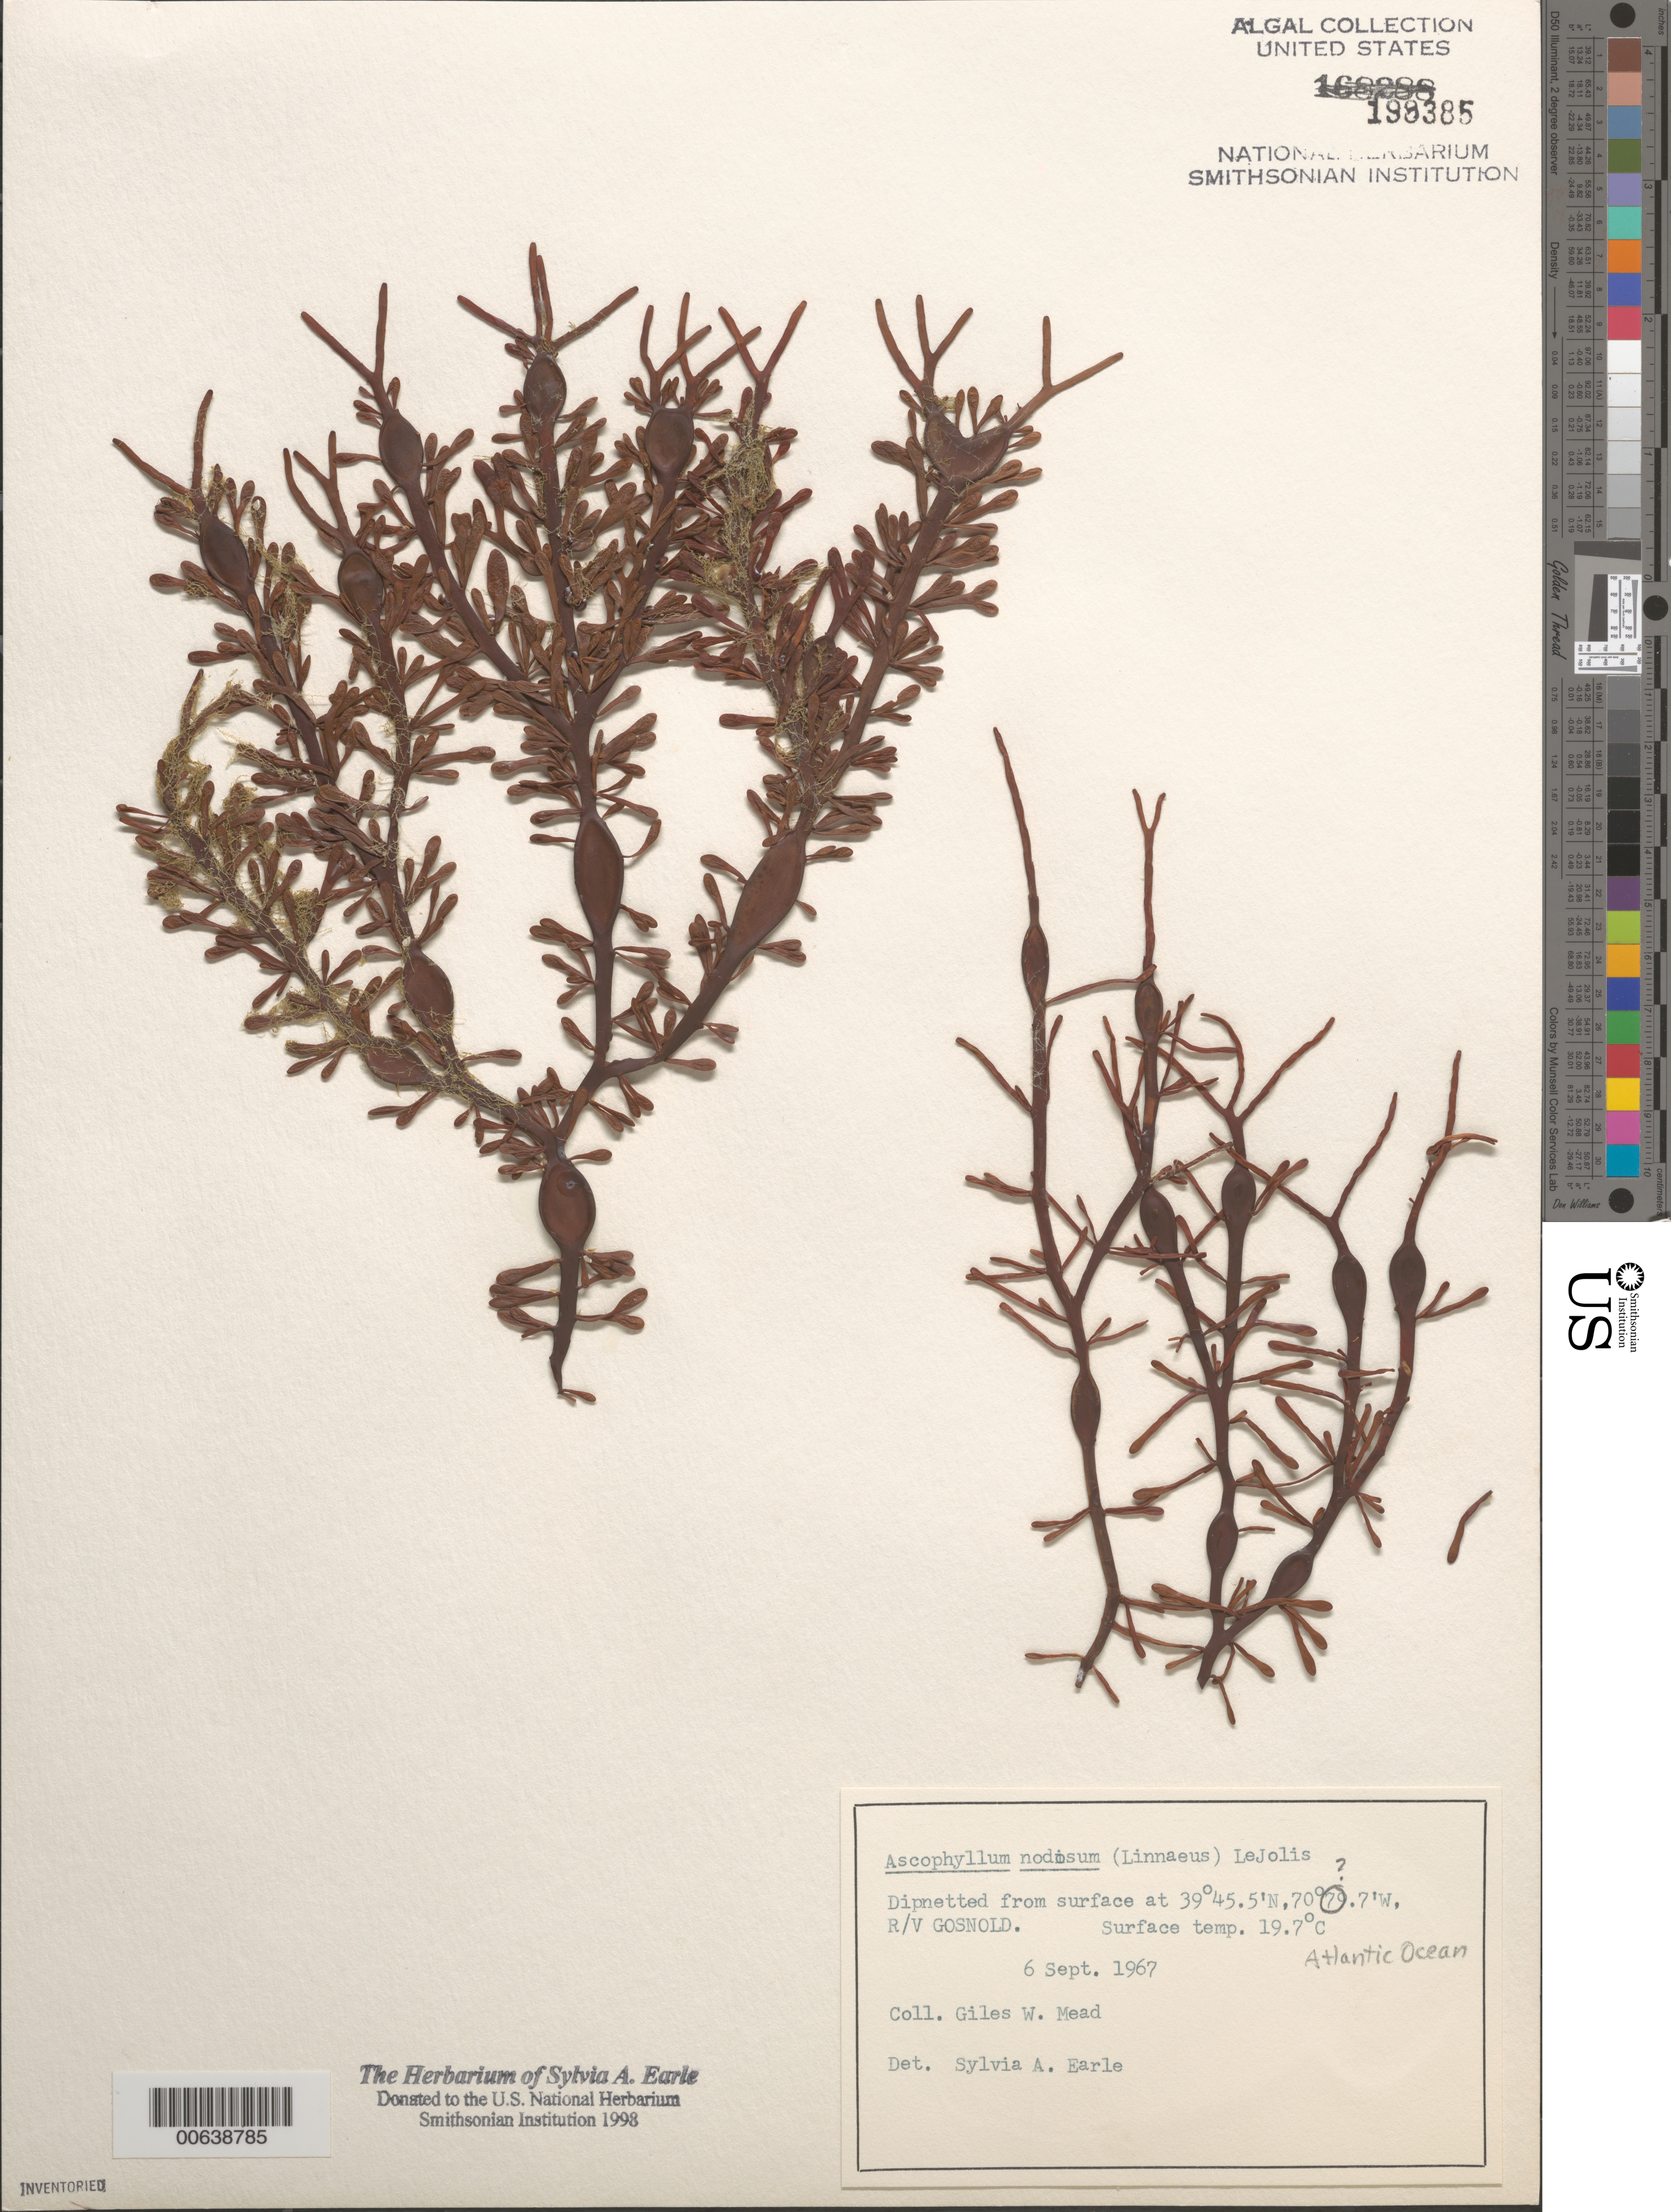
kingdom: Chromista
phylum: Ochrophyta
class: Phaeophyceae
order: Fucales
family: Fucaceae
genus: Ascophyllum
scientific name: Ascophyllum nodosum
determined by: Earle, S. A.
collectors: G. W. Mead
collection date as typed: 06 Sep 1967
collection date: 1967-09-06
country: United States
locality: Atlantic Ocean, east of New Jersey, south of Massachusetts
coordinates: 39 45.5' N, 70 79.7' W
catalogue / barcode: US 198385